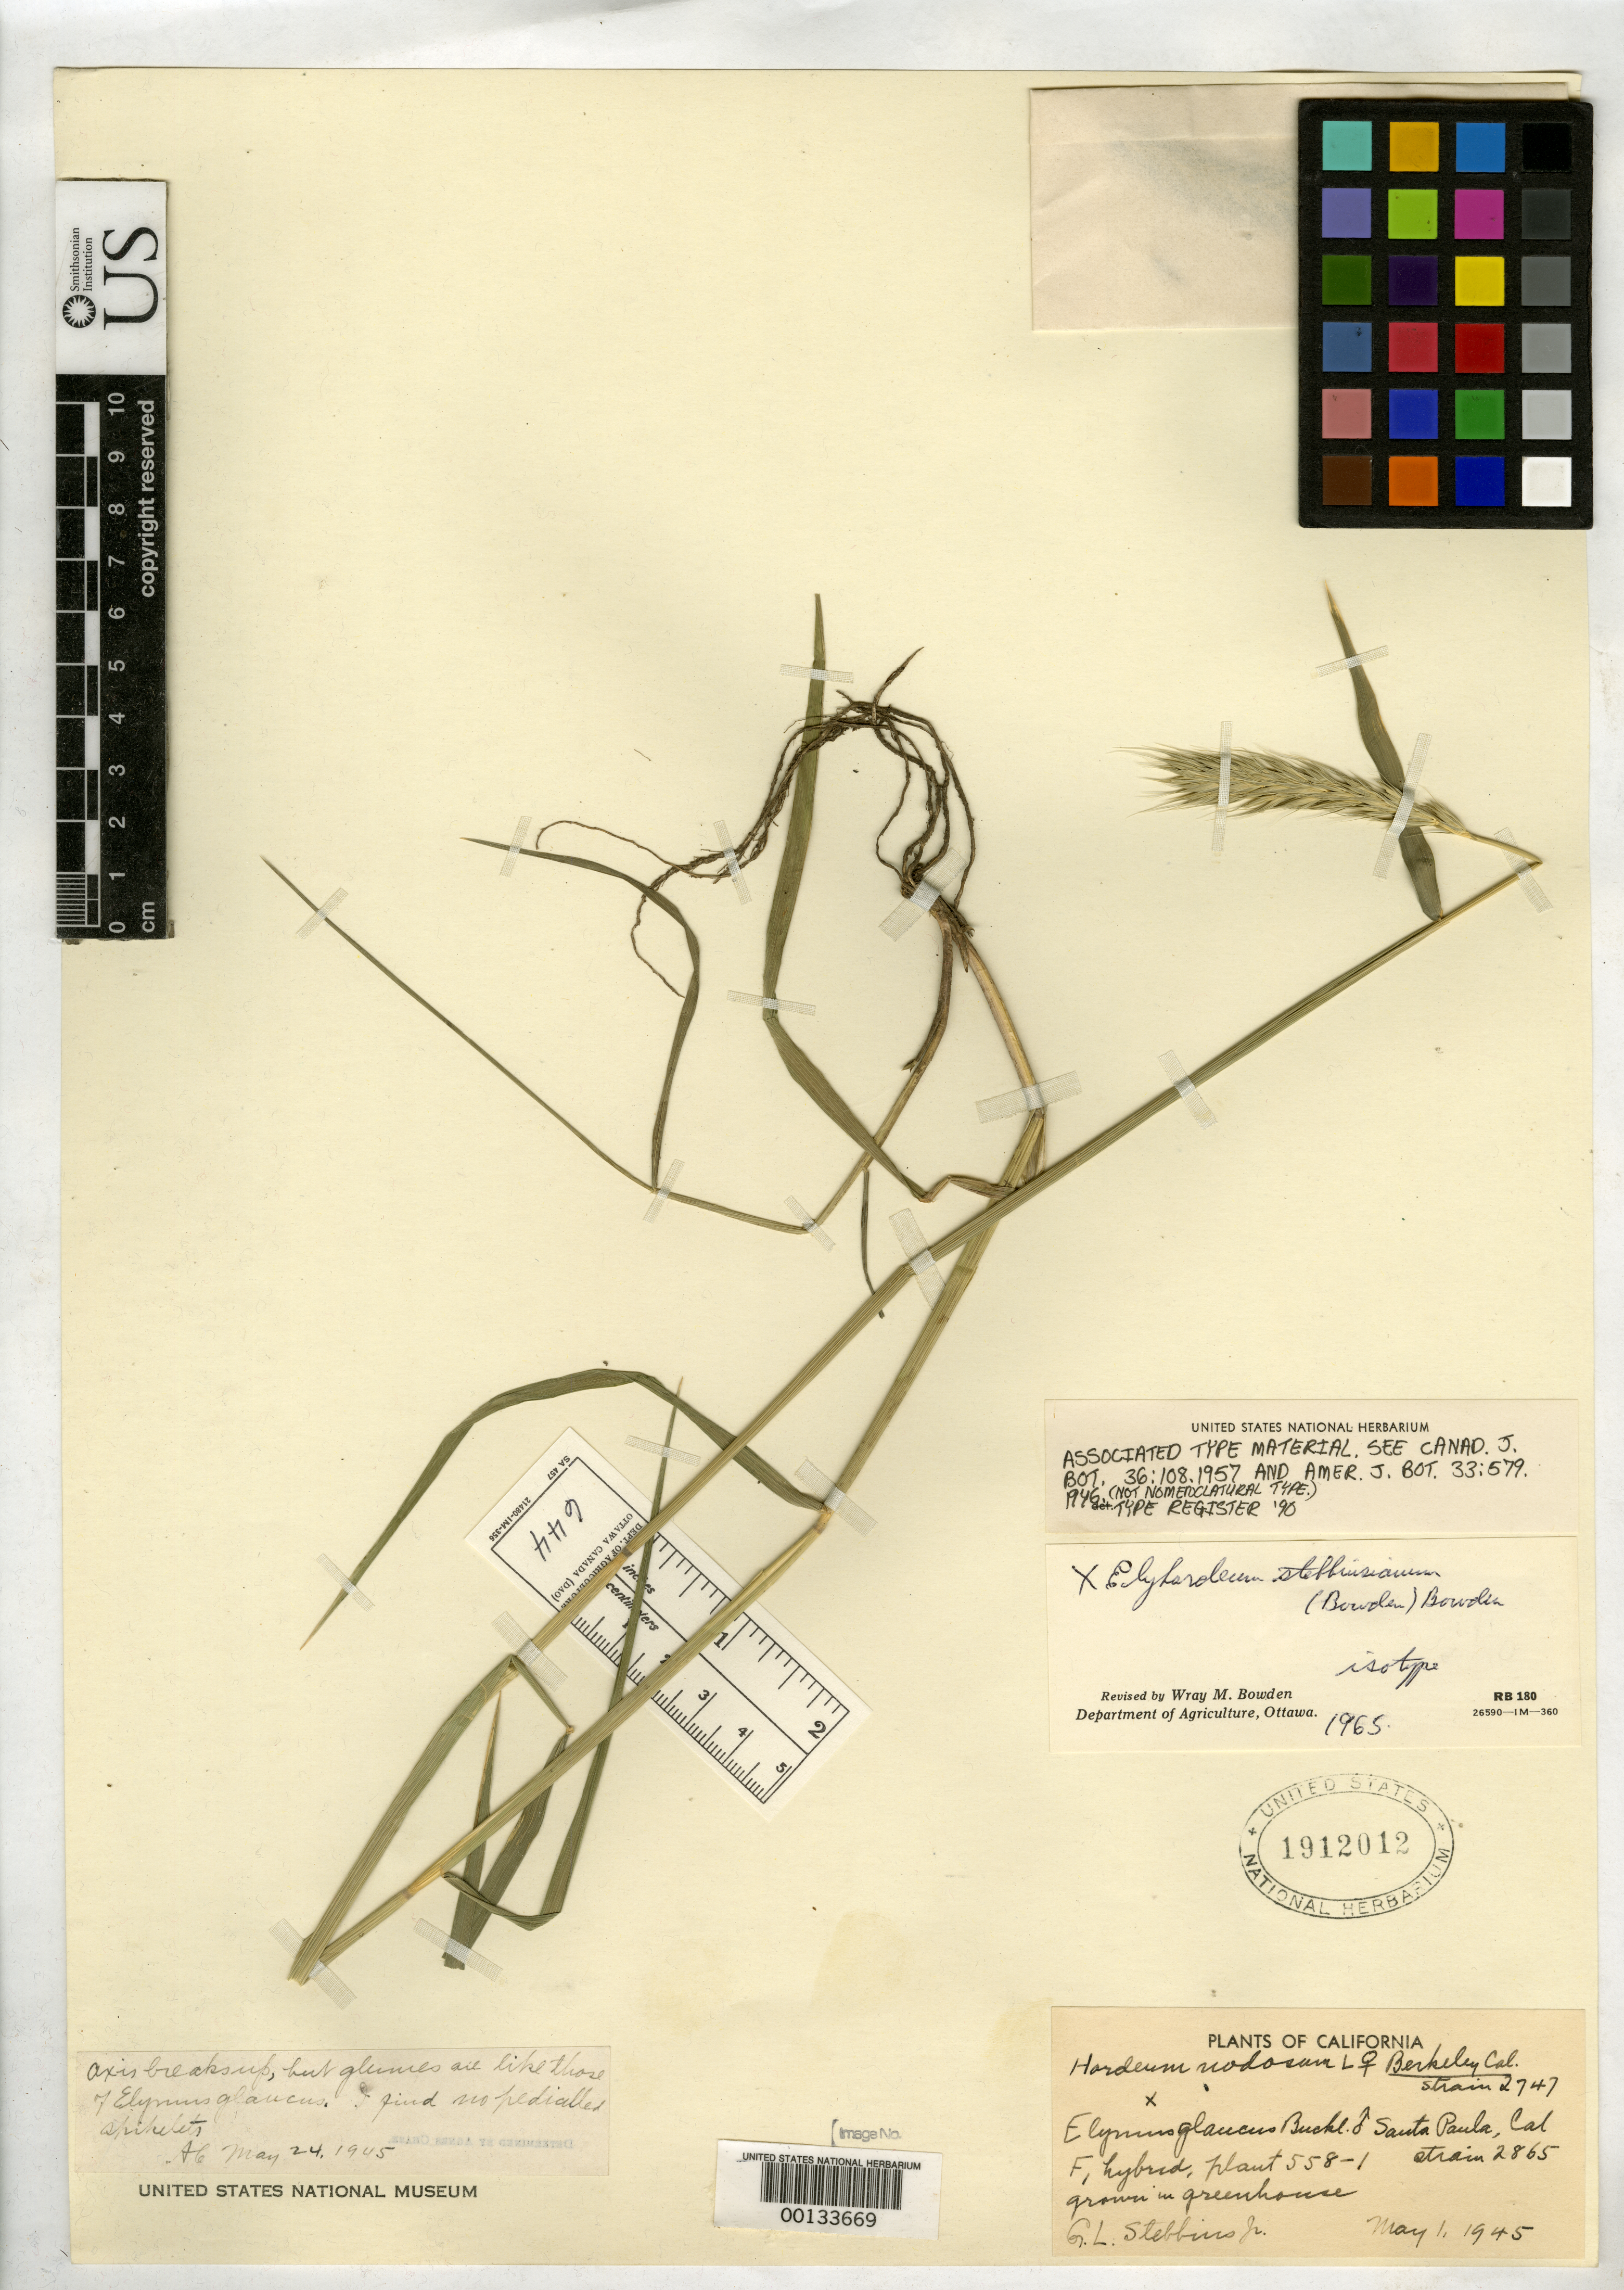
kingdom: Plantae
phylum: Tracheophyta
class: Liliopsida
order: Poales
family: Poaceae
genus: Elymordeum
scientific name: x Elymordeum stebbinsianum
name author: Bowden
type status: Isotype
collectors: G. L. Stebbins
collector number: Artif. Hybrid #558-1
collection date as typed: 07 Aug 1945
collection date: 1945-08-07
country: United States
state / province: California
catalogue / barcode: US 1912012